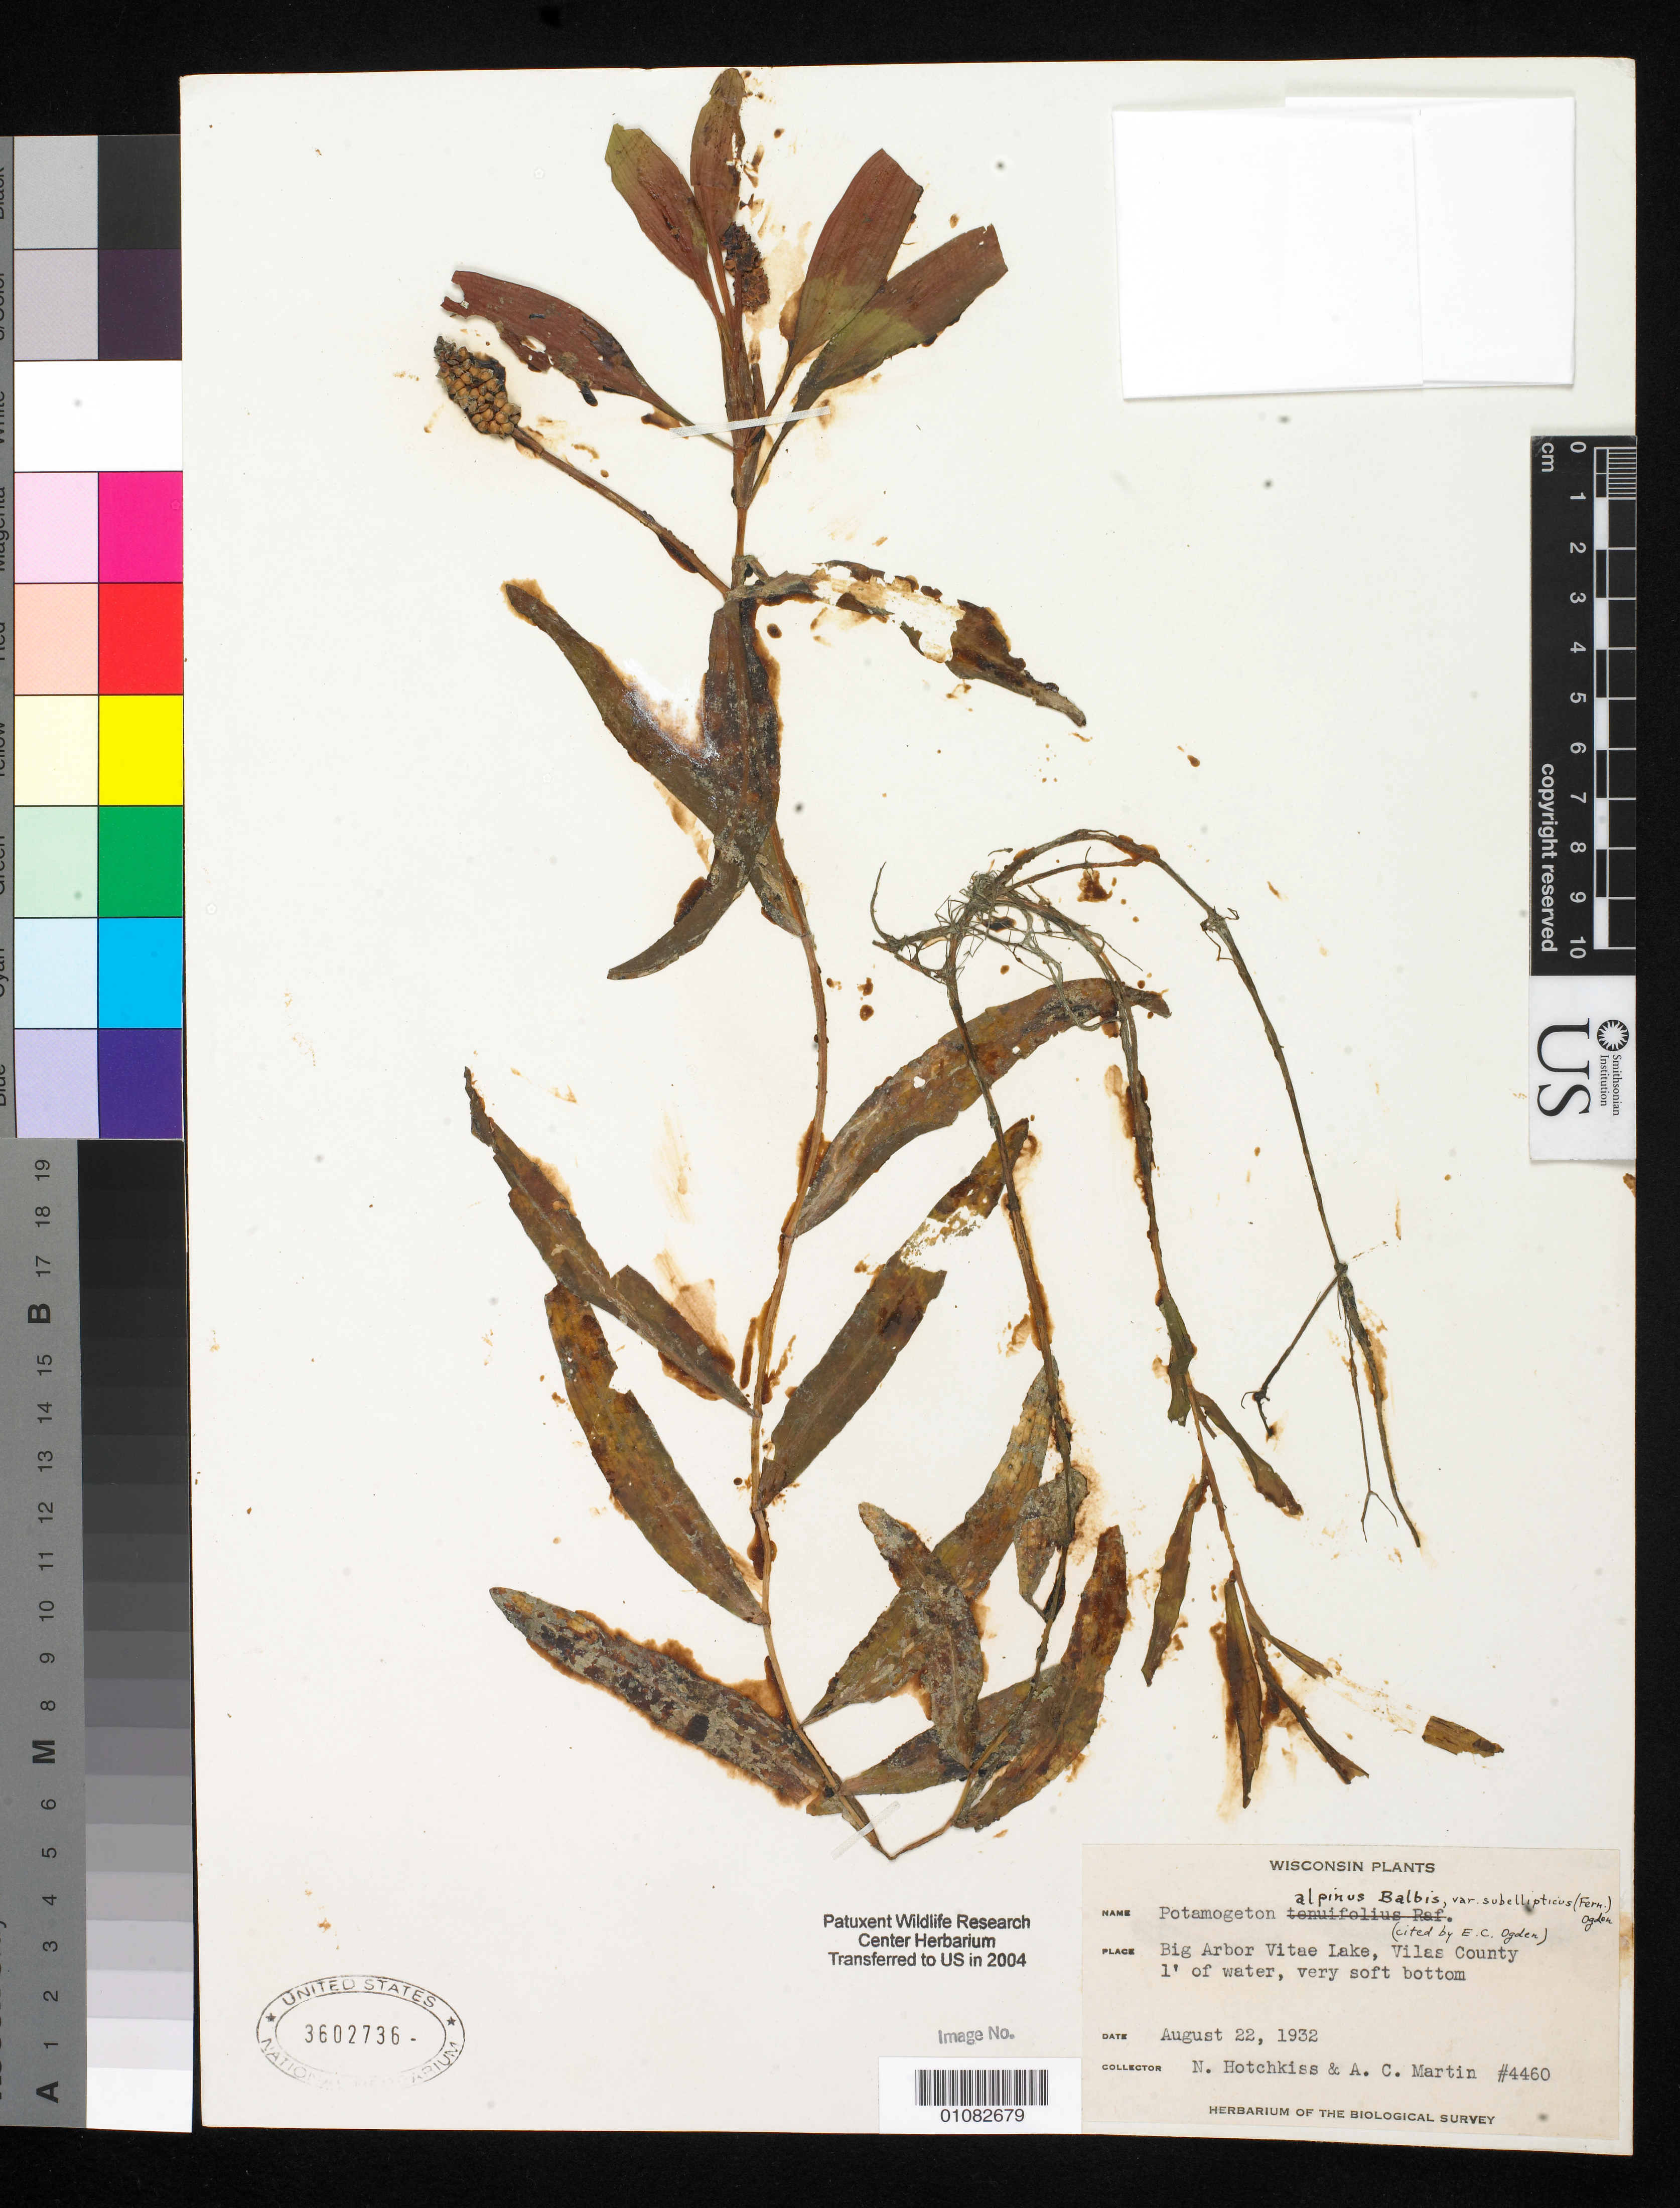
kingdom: Plantae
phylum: Tracheophyta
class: Liliopsida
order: Alismatales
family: Potamogetonaceae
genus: Potamogeton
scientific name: Potamogeton alpinus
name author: Balb.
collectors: N. Hotchkiss & A. C. Martin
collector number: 4460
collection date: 1932-08-22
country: United States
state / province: Wisconsin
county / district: Vilas County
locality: Big Arbor Vitae Lake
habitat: Very soft bottom.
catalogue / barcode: US 3602736